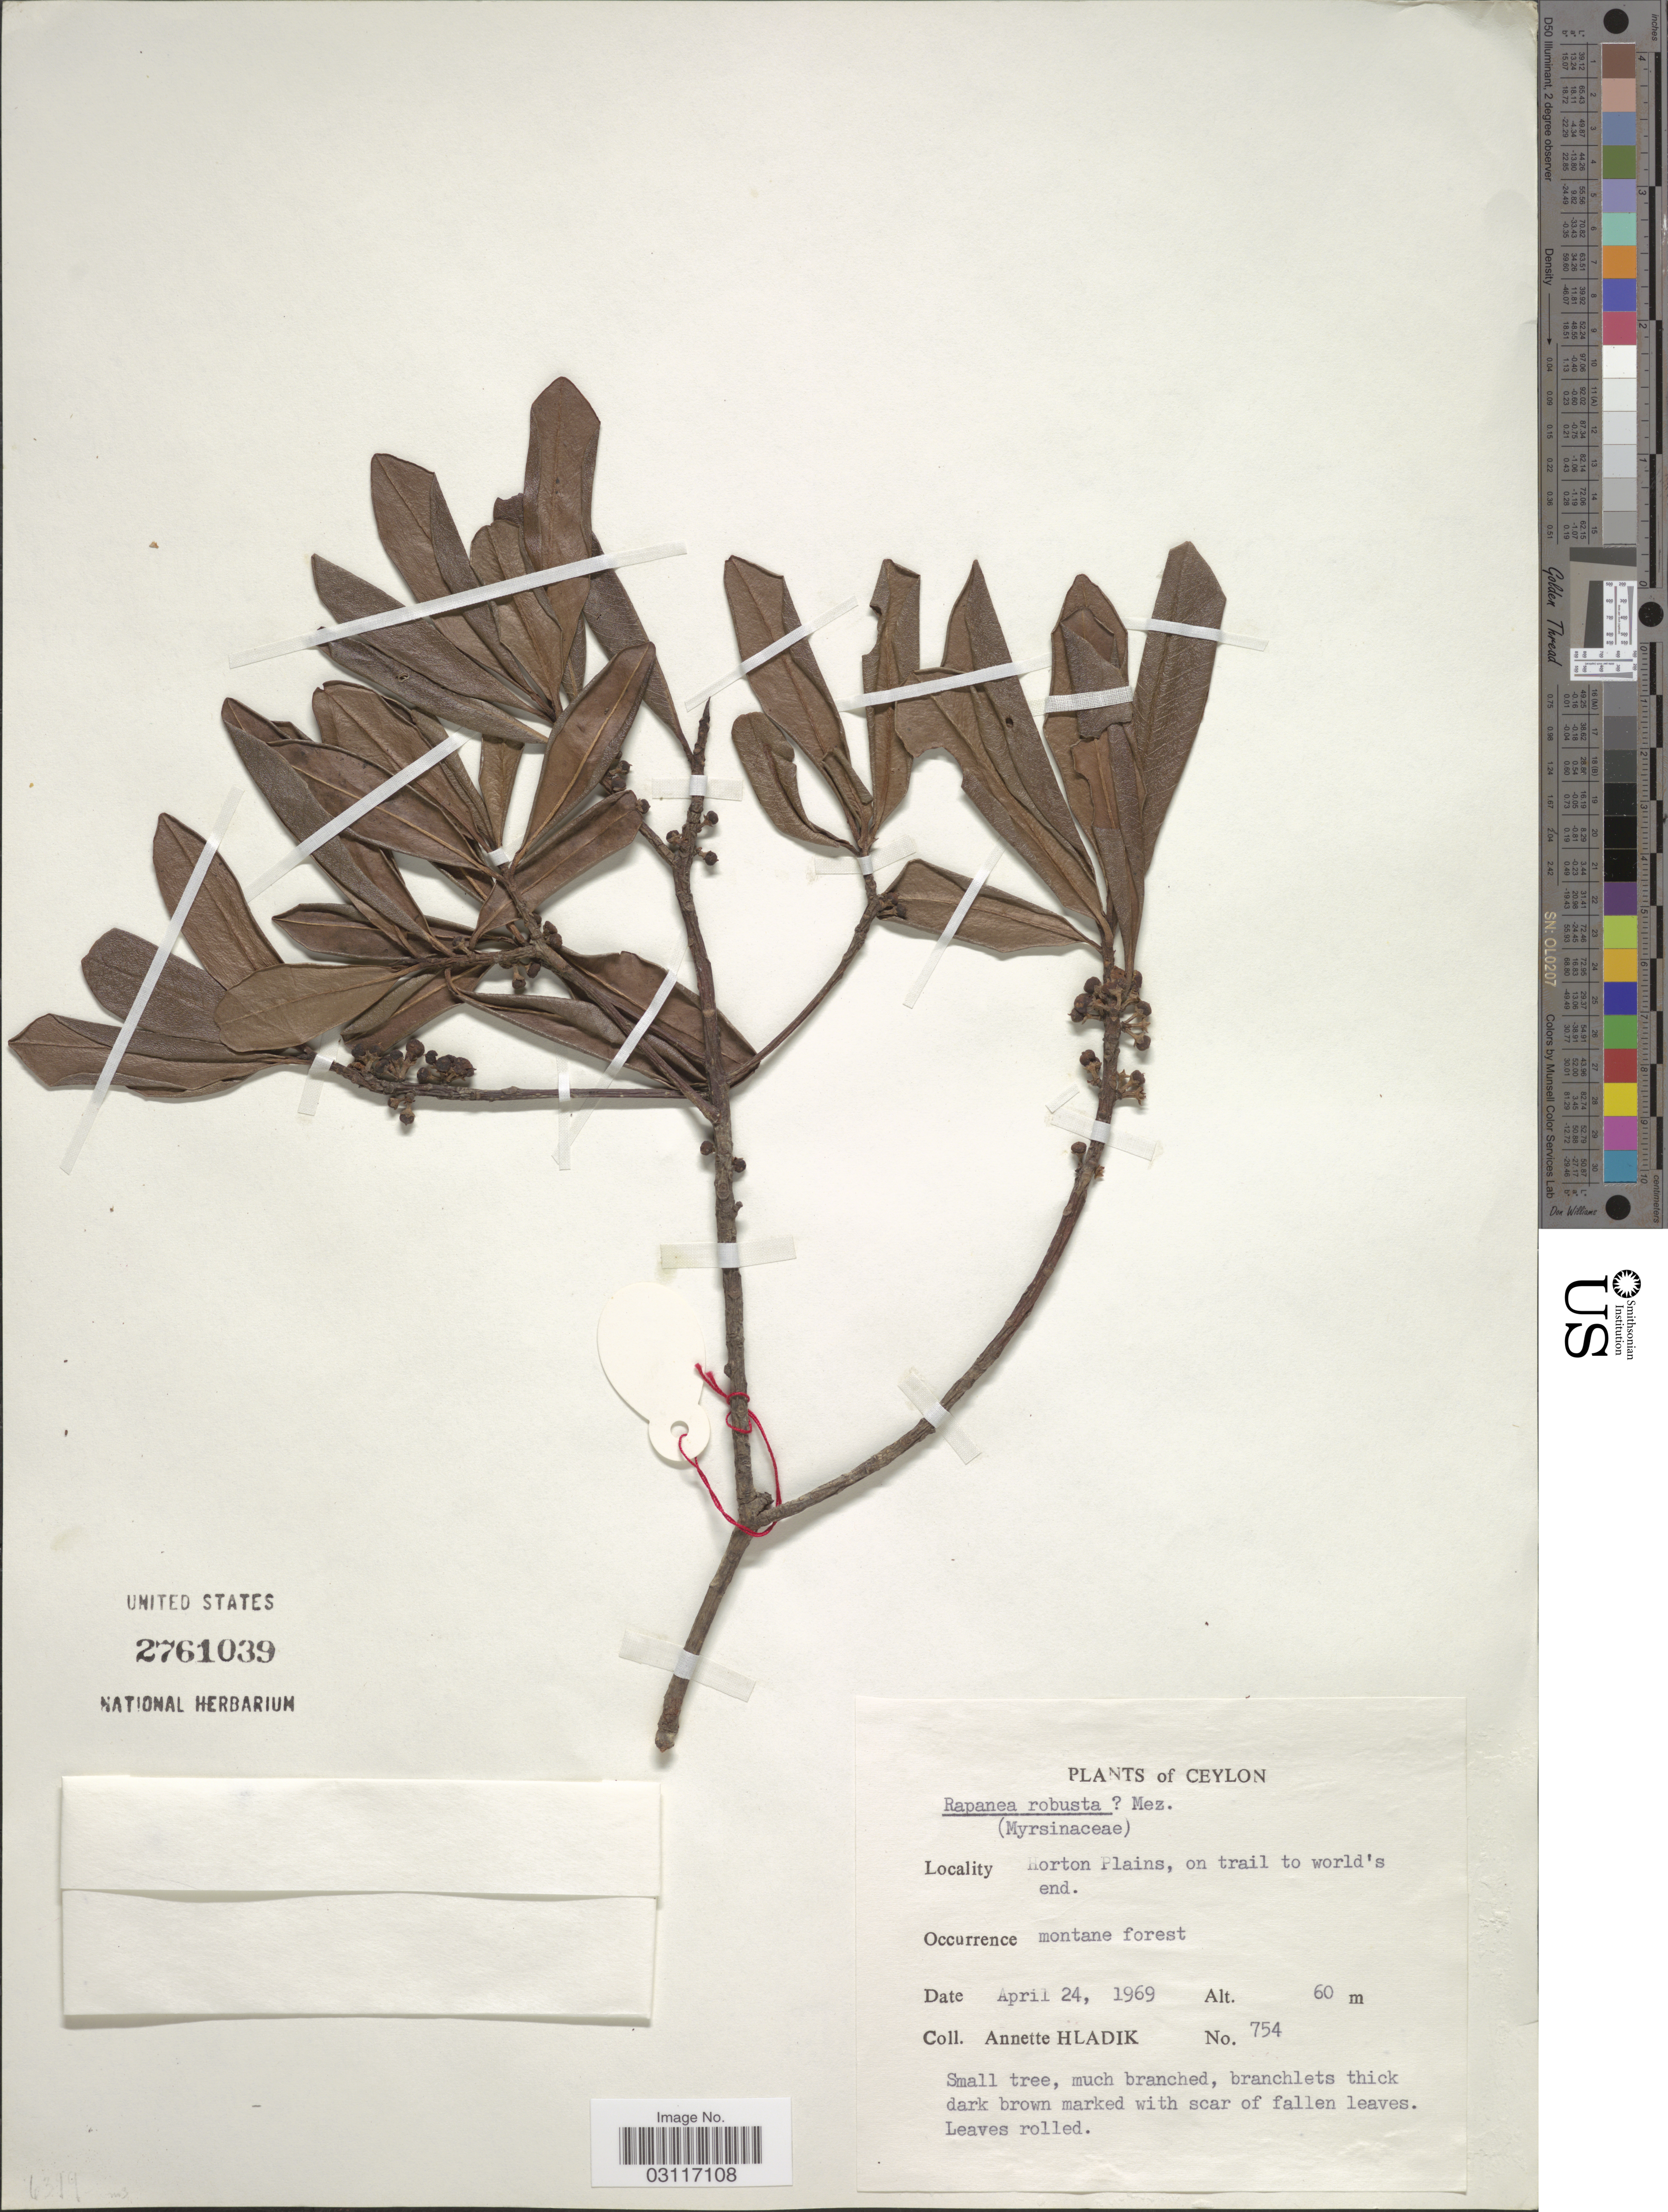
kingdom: Plantae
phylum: Tracheophyta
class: Magnoliopsida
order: Ericales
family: Primulaceae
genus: Myrsine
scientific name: Myrsine robusta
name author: (Mez) Wadhwa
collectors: A. Hladik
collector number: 754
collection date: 1969-04-24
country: Sri Lanka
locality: Ceylon. Horton Plains, on trail to world's end.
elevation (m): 60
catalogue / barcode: US 2761039